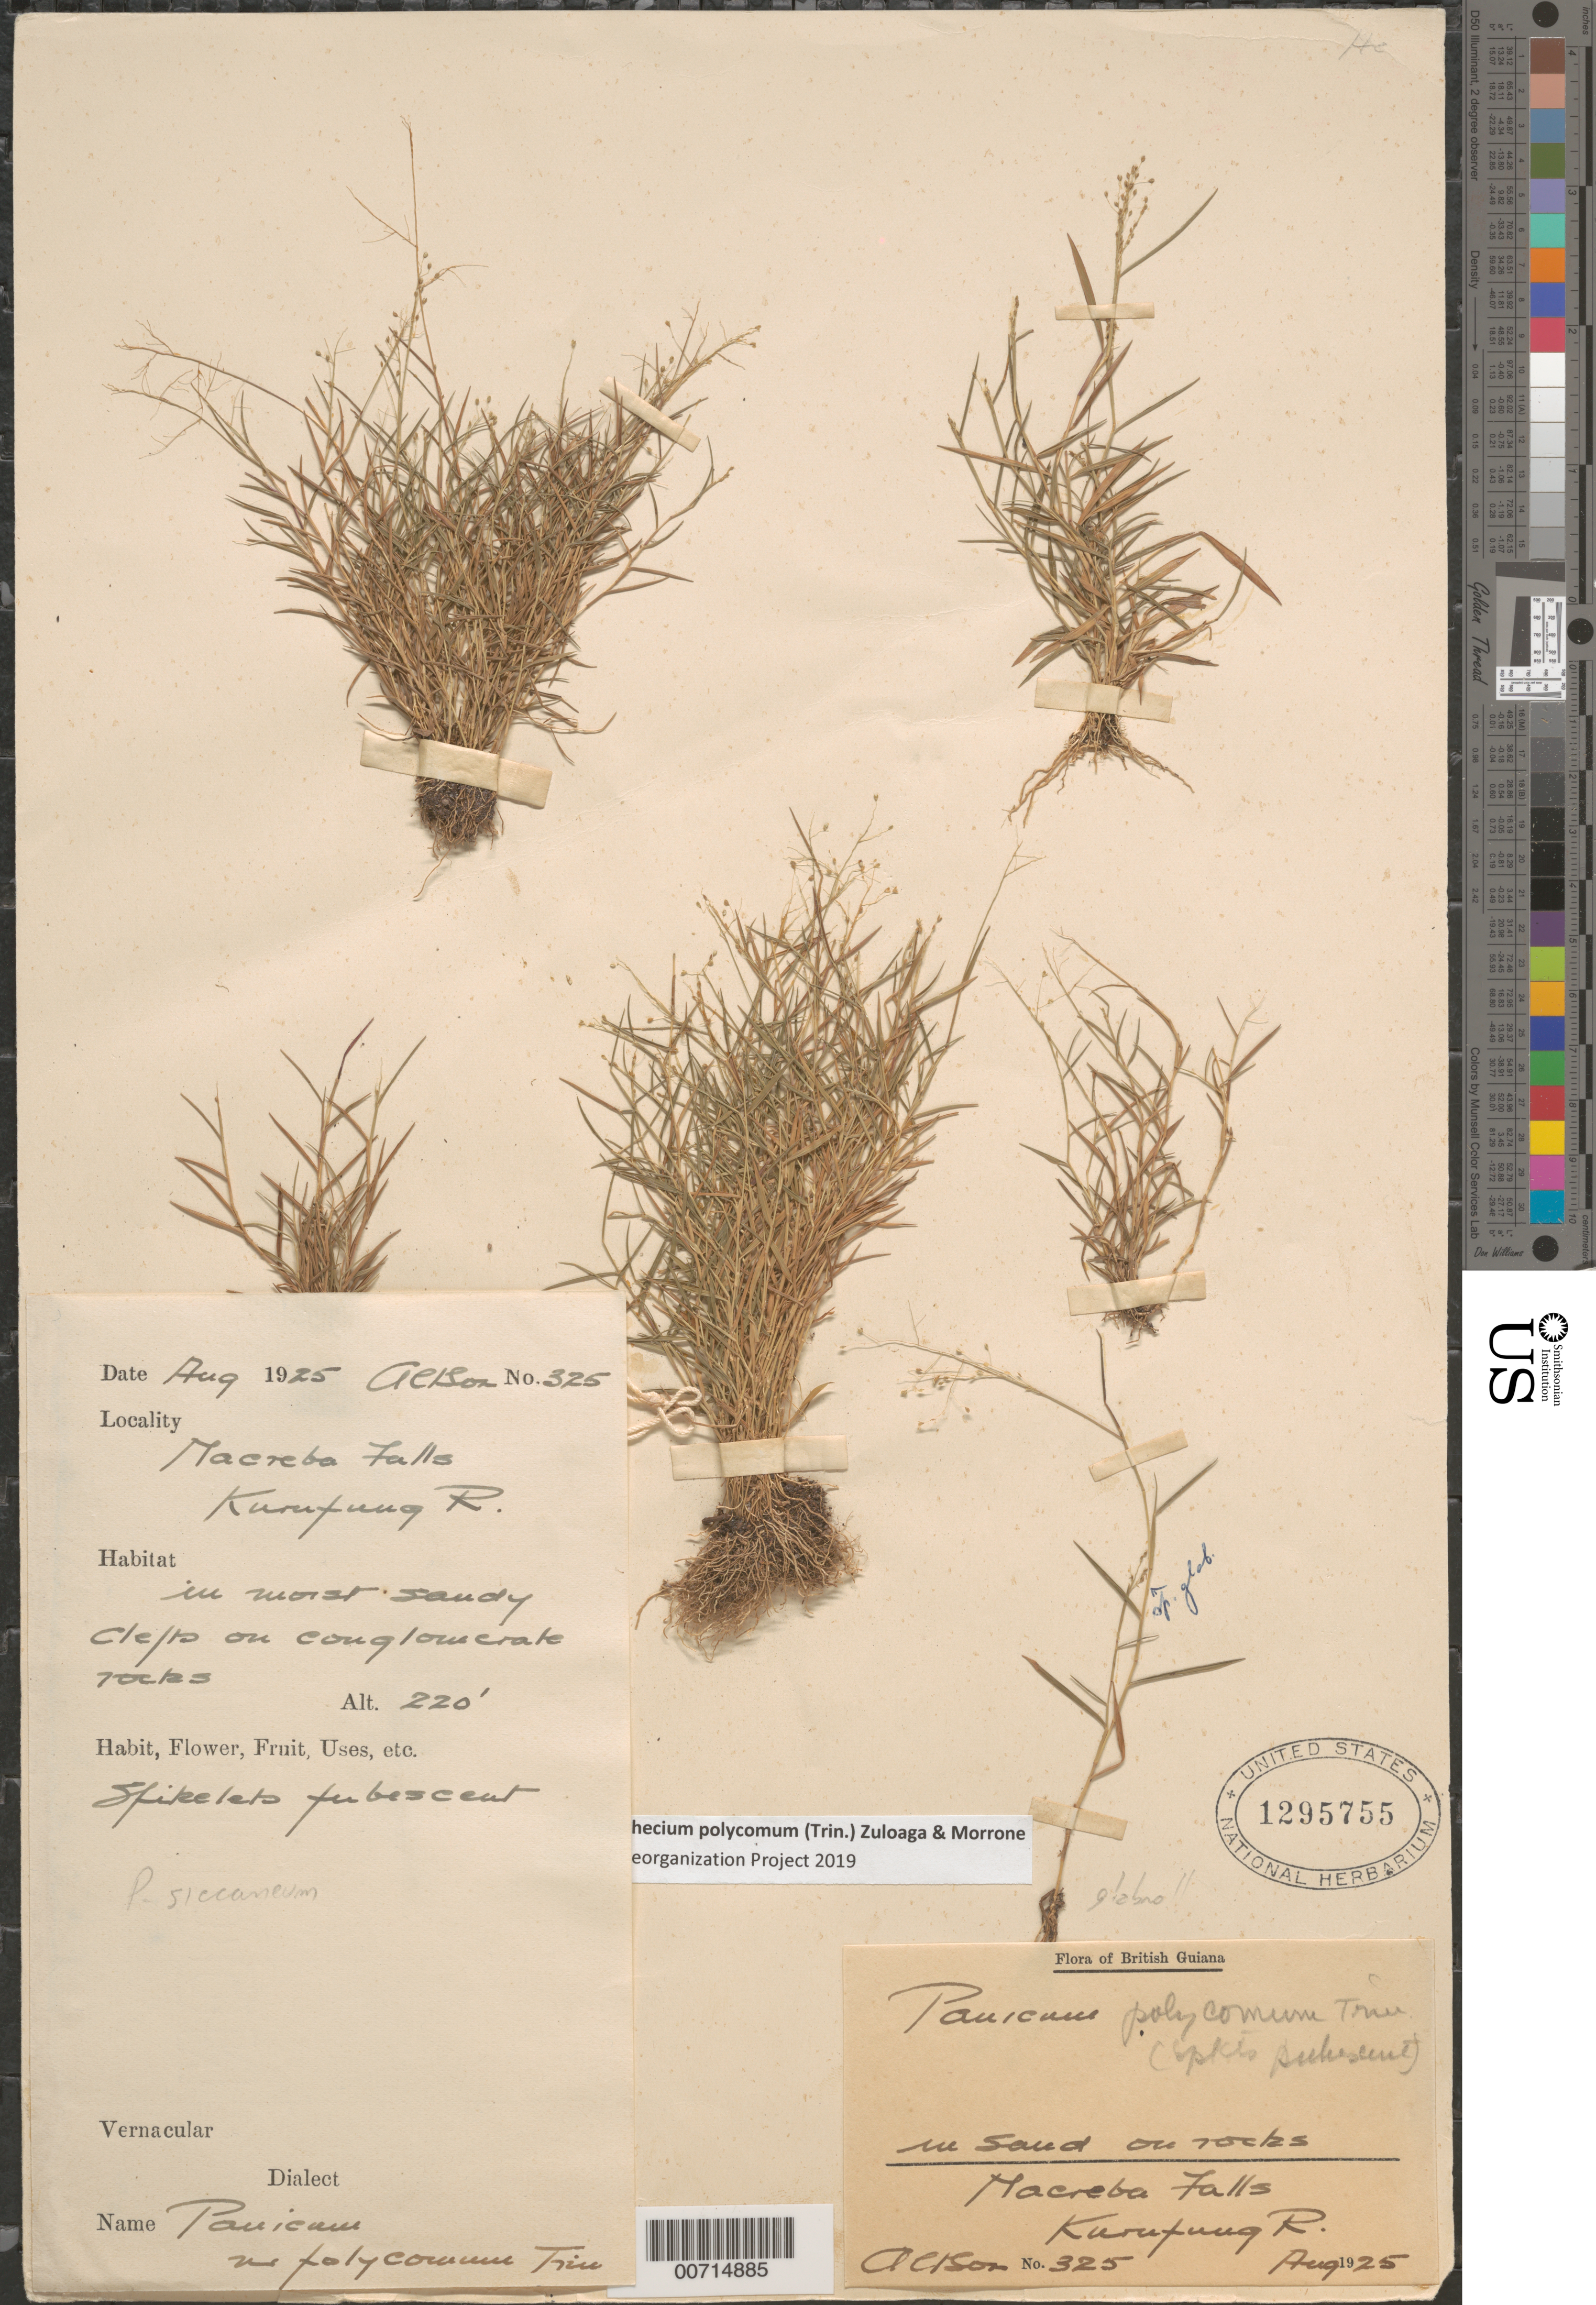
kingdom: Plantae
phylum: Tracheophyta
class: Liliopsida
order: Poales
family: Poaceae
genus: Trichanthecium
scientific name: Trichanthecium polycomum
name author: (Trin.) Zuloaga & Morrone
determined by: Poaceae Reorganization Project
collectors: R. Altson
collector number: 325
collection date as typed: Aug-25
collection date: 1925-08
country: Guyana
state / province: Cuyuni-Mazaruni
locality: Macreba Falls, Kurutung River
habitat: Moist sand on conglomerate rocks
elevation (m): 67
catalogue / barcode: US 1295755